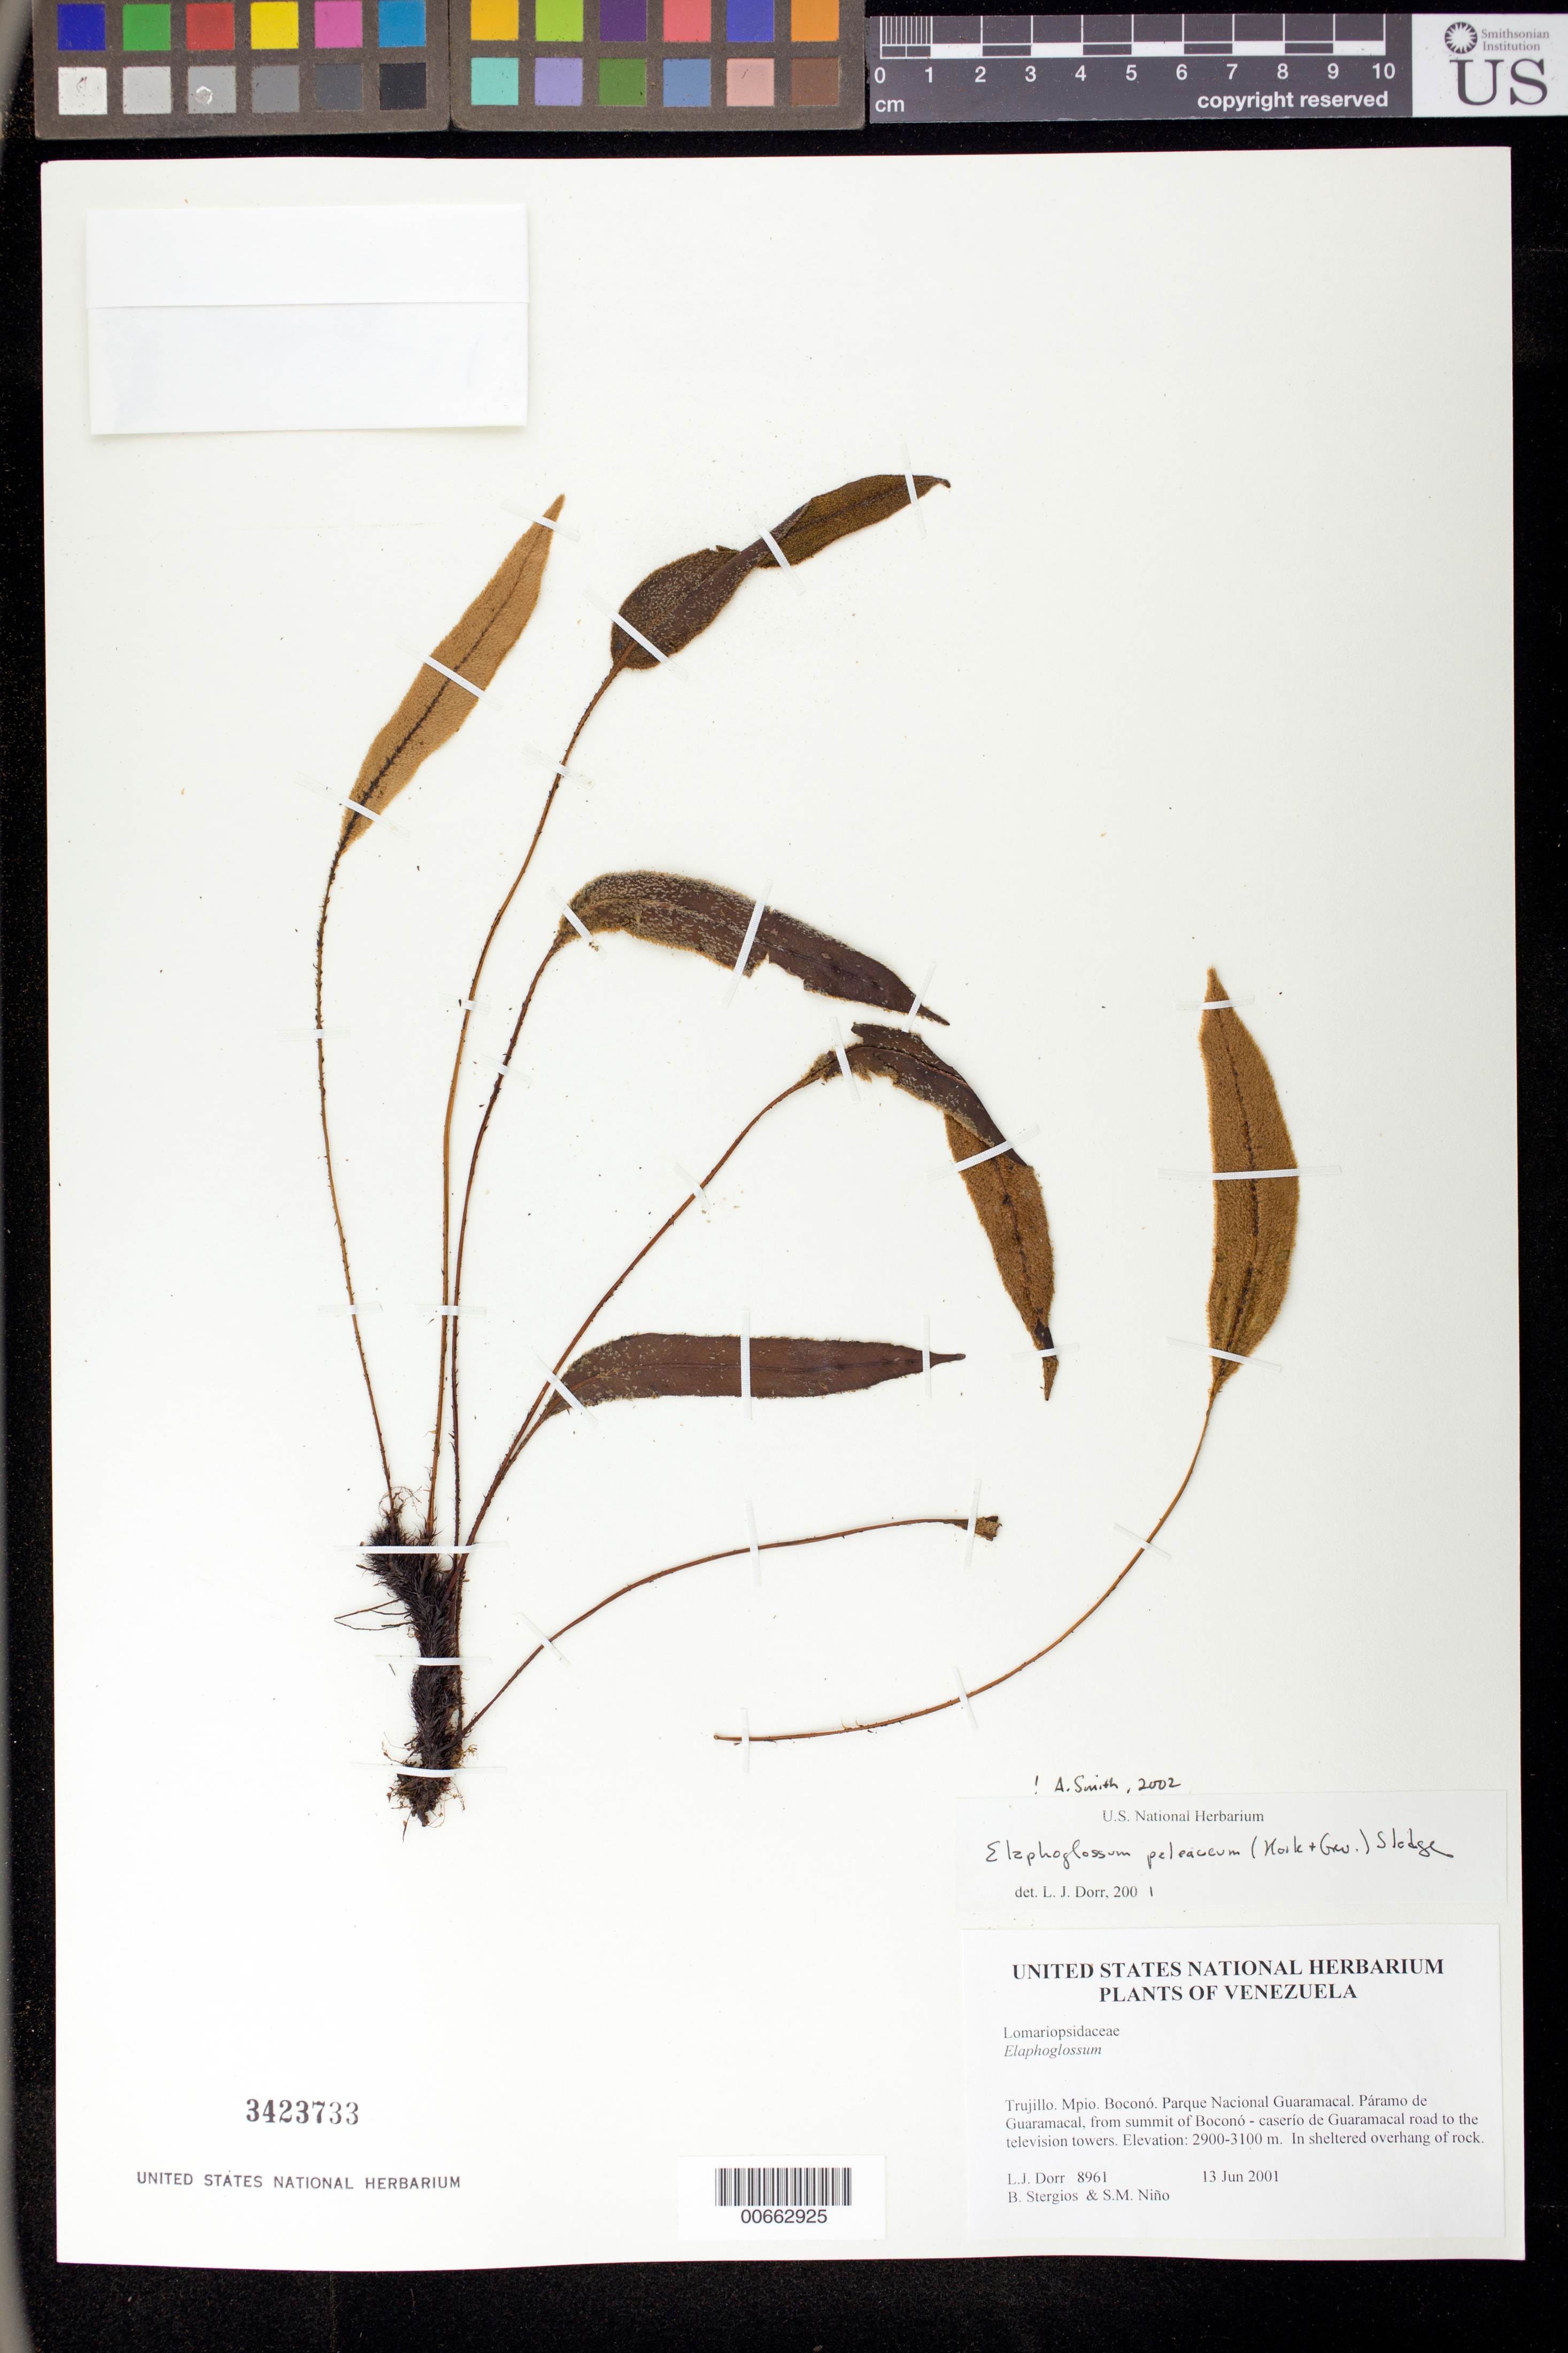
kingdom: Plantae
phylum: Tracheophyta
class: Polypodiopsida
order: Polypodiales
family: Dryopteridaceae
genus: Elaphoglossum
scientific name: Elaphoglossum paleaceum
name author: (Hook. & Grev.) Sledge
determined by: Dorr, L. J., (BOT), Smithsonian Institution - National Museum of Natural History (UNITED STATES)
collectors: L. J. Dorr, B. G. Stergios & S. M. Niño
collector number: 8961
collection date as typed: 13 Jun 2001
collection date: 2001-06-13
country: Venezuela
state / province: Trujillo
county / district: Boconó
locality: Parque Nacional Guaramacal. Páramo de Guaramacal, from summit of Boconó-caserío de Guaramacal road to the television towers.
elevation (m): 2900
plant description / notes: PORT, US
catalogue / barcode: US 3423733